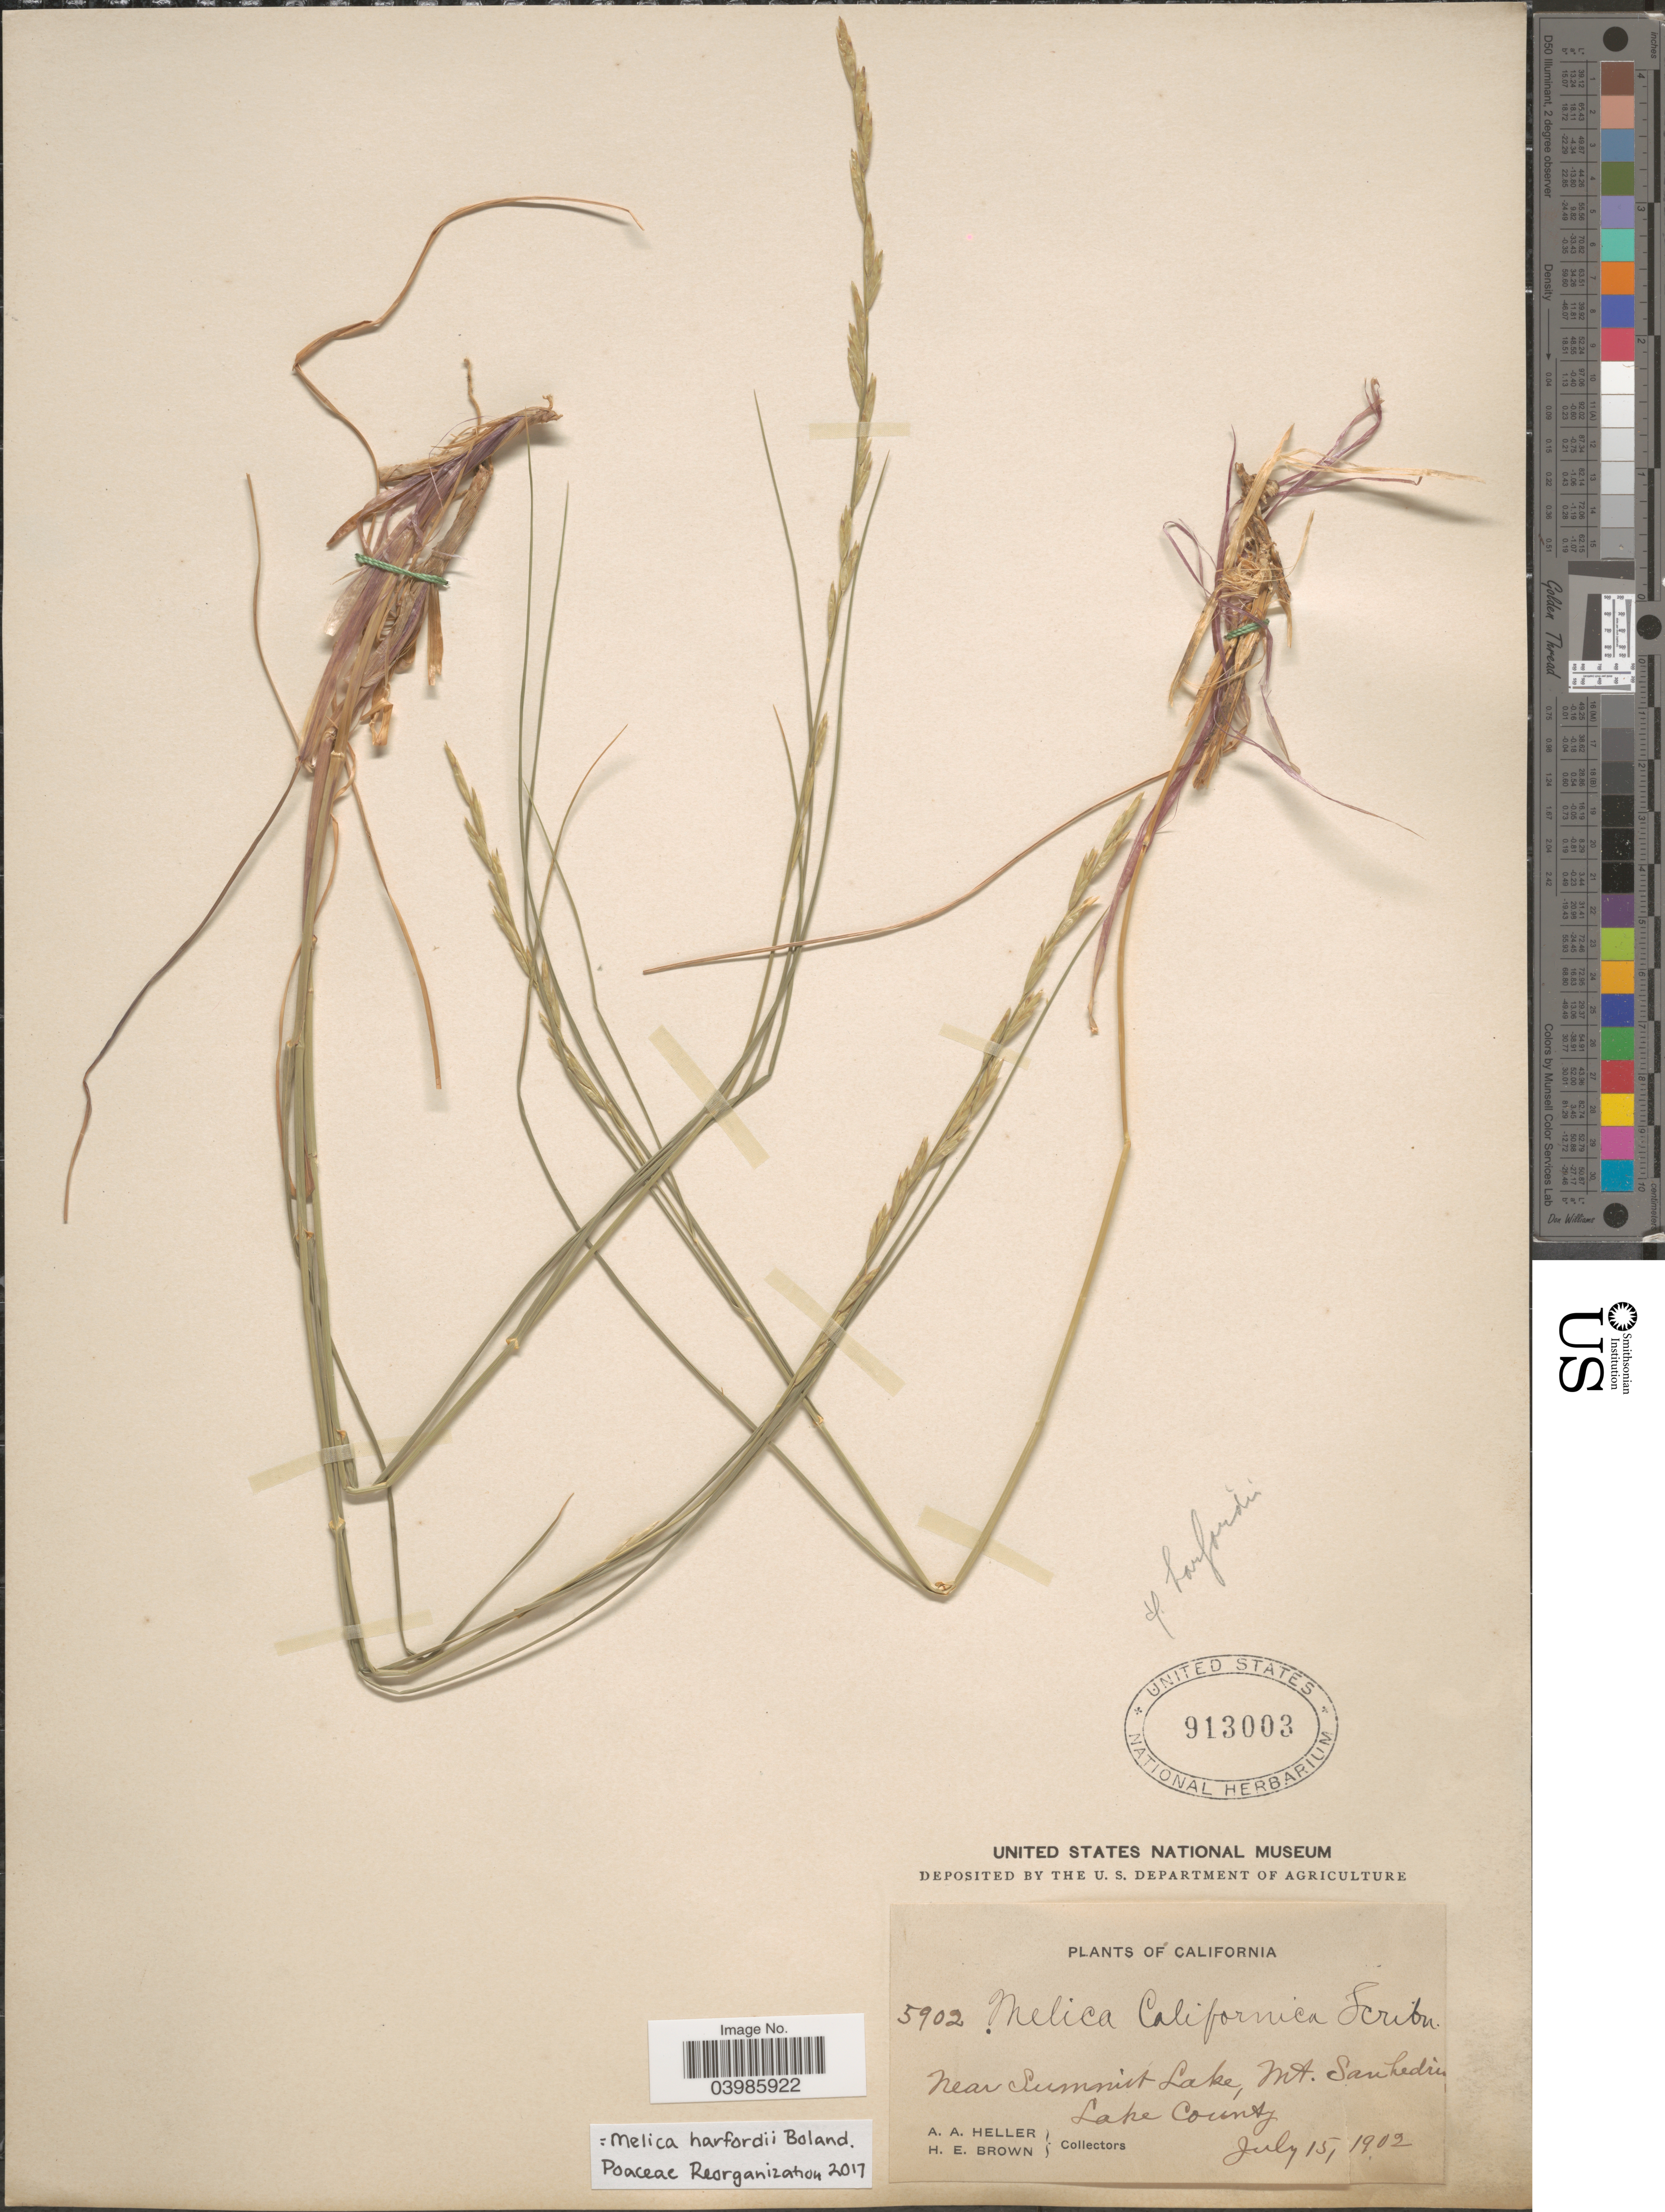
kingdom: Plantae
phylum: Tracheophyta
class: Liliopsida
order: Poales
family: Poaceae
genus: Melica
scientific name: Melica harfordii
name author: Bol.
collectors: A. A. Heller & H. E. Brown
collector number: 5902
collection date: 1902-07-15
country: United States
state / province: California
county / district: Lake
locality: Near Summit Lake, Mt. Sanhedrin. Lake County.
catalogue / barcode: US 913003